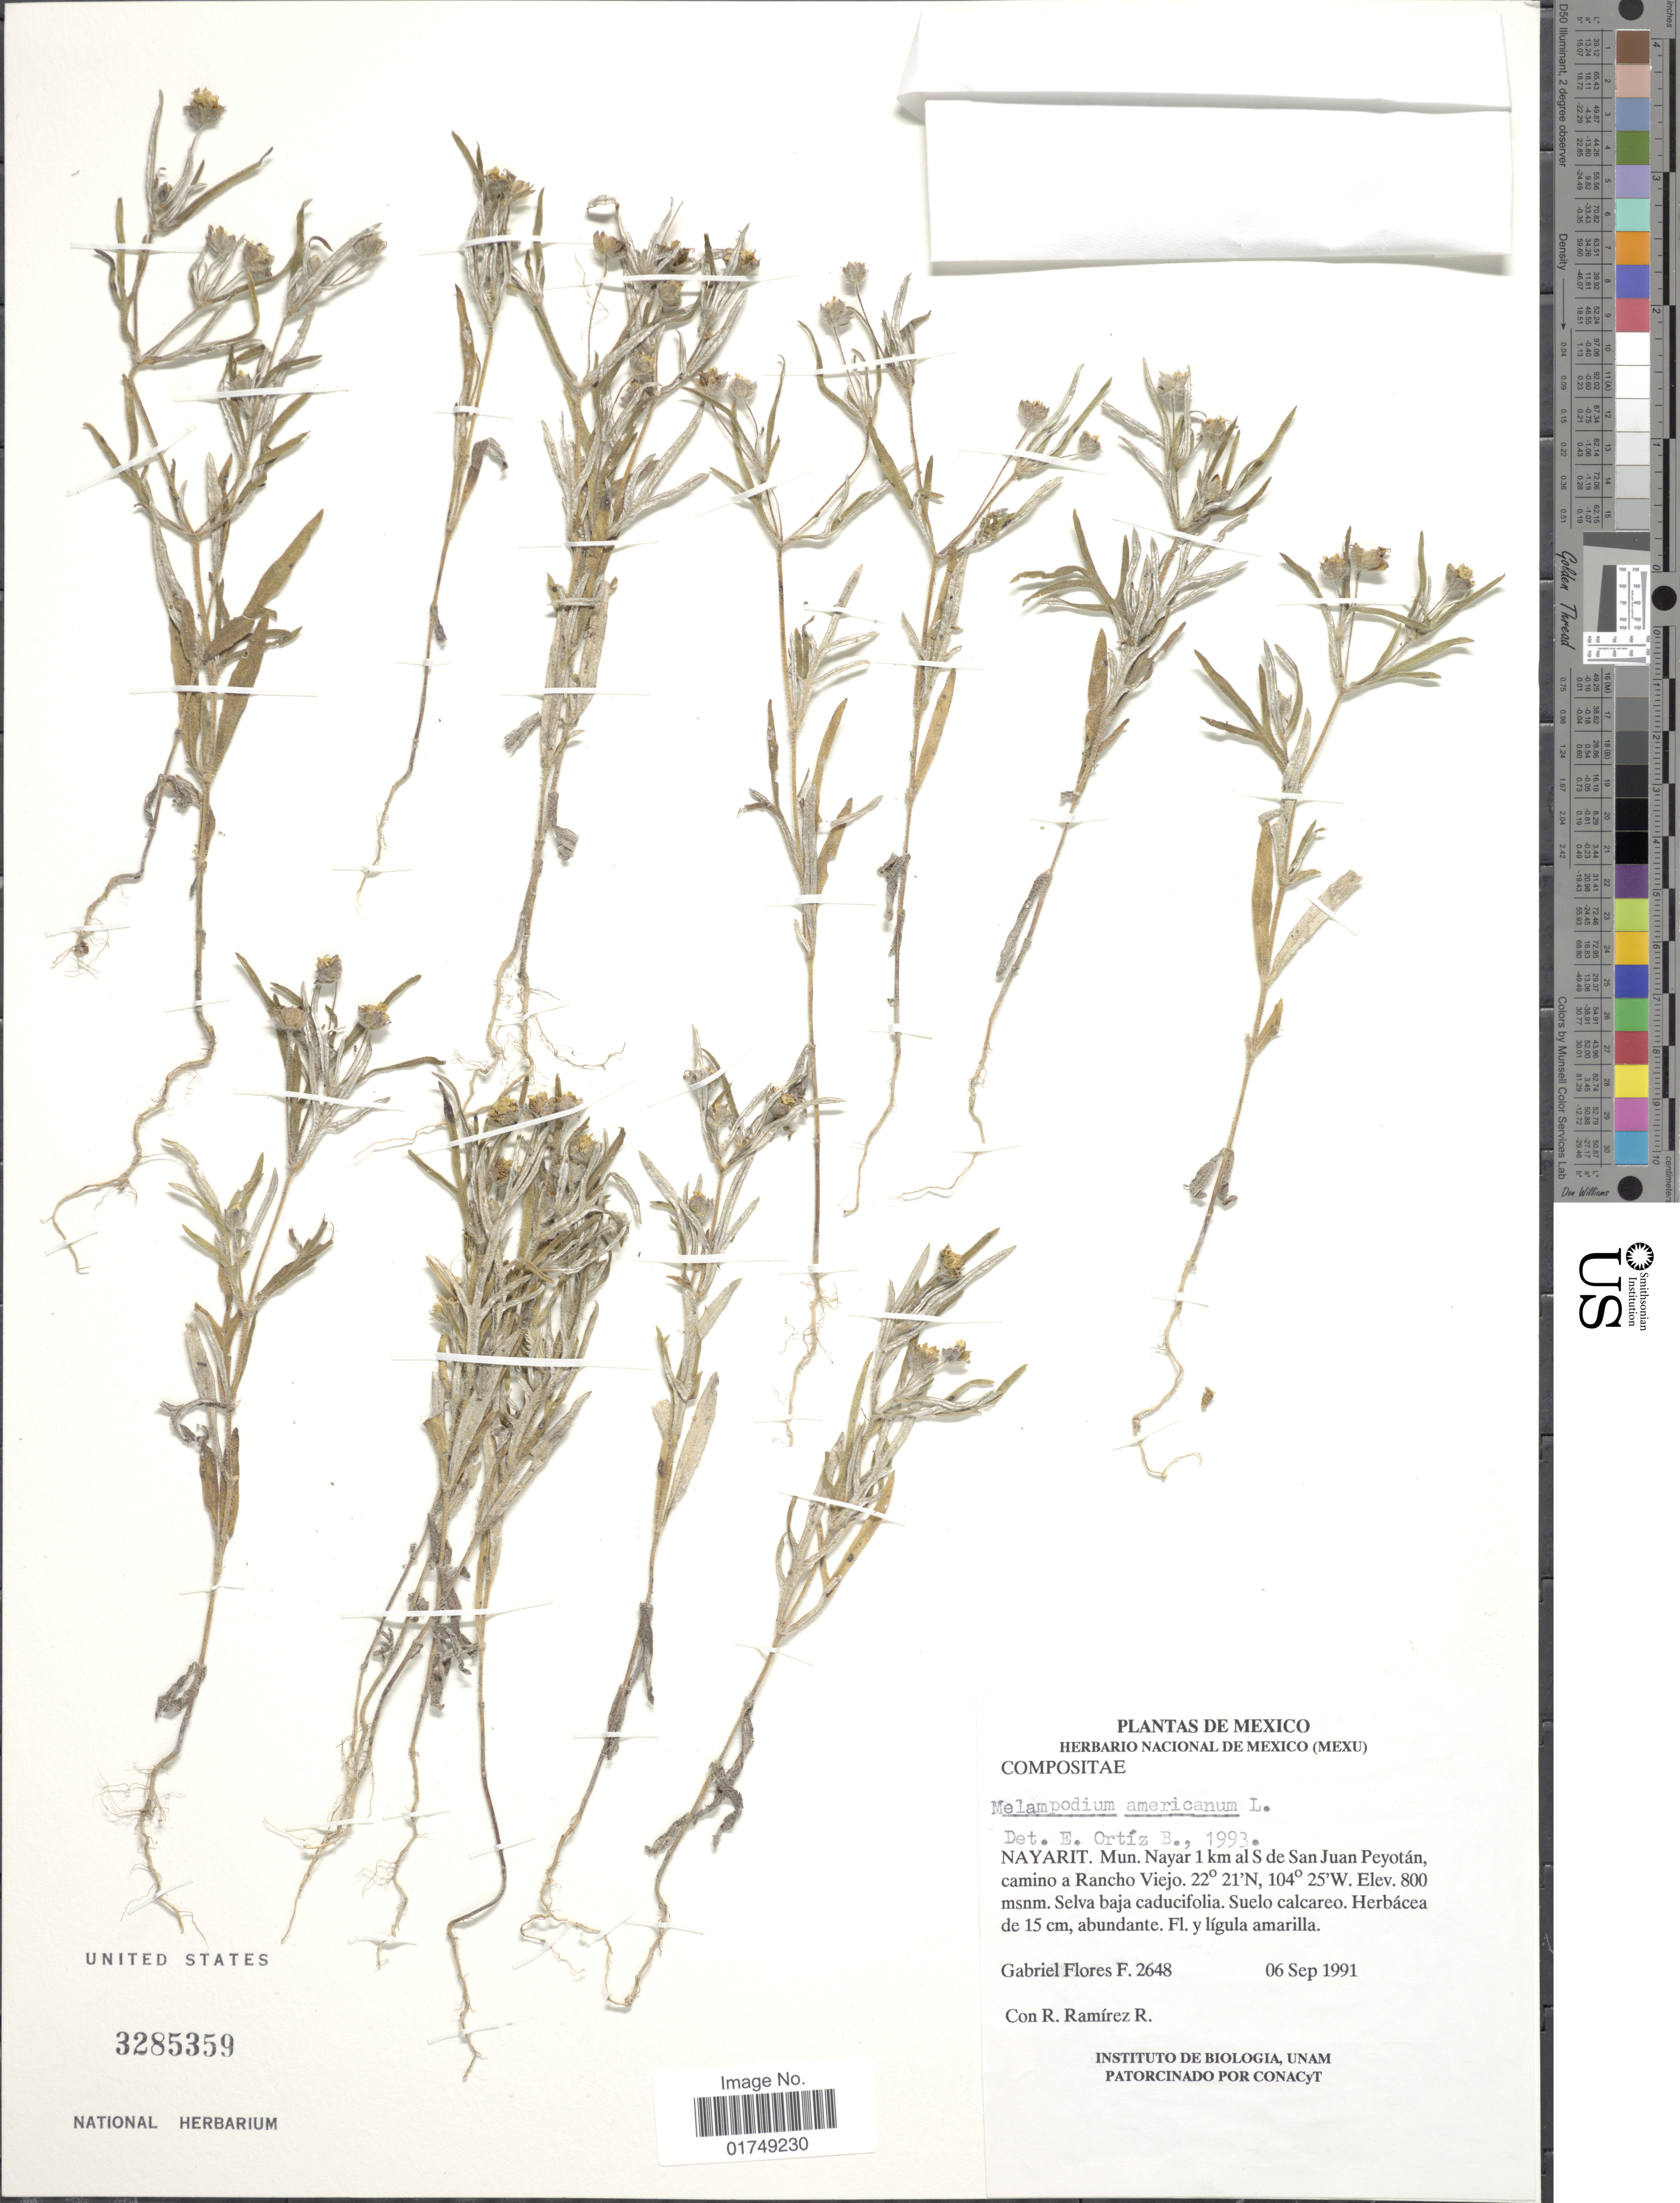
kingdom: Plantae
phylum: Tracheophyta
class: Magnoliopsida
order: Asterales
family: Asteraceae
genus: Melampodium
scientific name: Melampodium americanum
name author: L.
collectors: G. Flores F. & R. Ramirez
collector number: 2648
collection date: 1991-09-06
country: Mexico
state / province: Nayarit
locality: Mun. Nayar 1 km al S de San Juan Peyotan, camino a Rancho Viejo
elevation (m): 800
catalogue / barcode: US 3285359